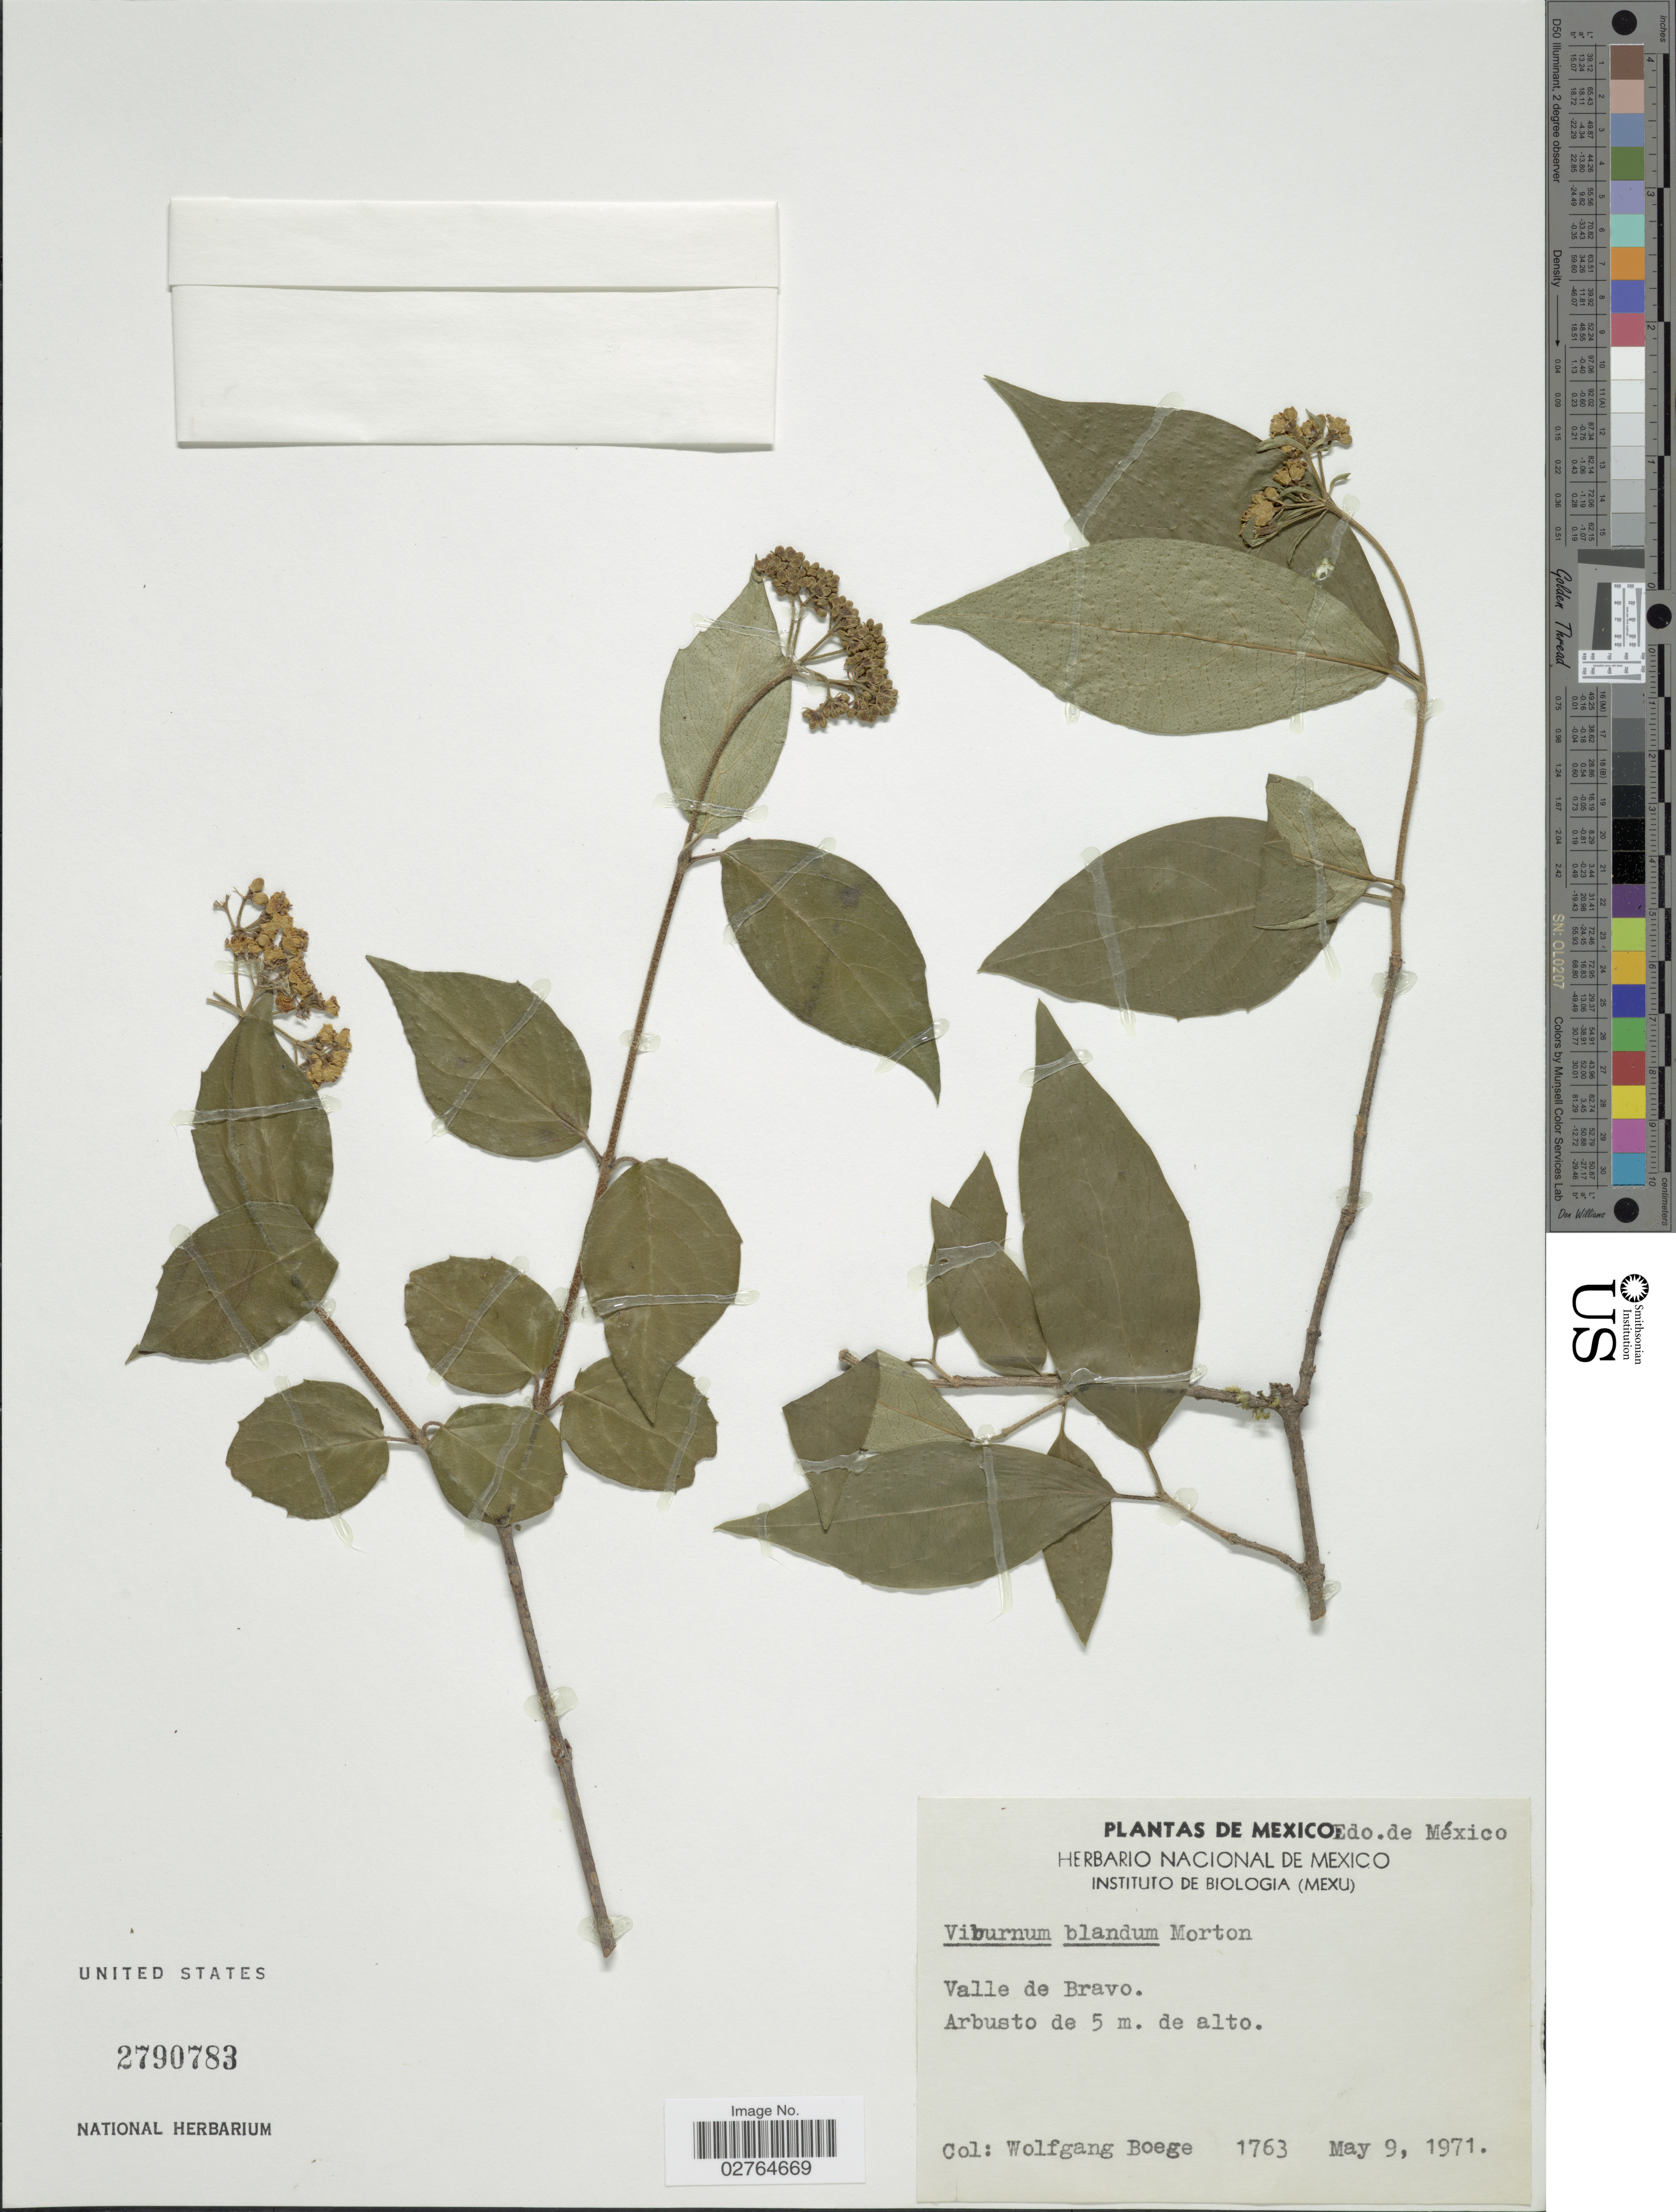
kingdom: Plantae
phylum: Tracheophyta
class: Magnoliopsida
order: Dipsacales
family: Viburnaceae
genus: Viburnum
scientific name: Viburnum acutifolium subsp. blandum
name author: (C.V. Morton) Villarreal & A.E. Estrada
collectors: W. Boege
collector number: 1763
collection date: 1971-05-09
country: Mexico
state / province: México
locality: Valle de Bravo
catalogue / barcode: US 2790783